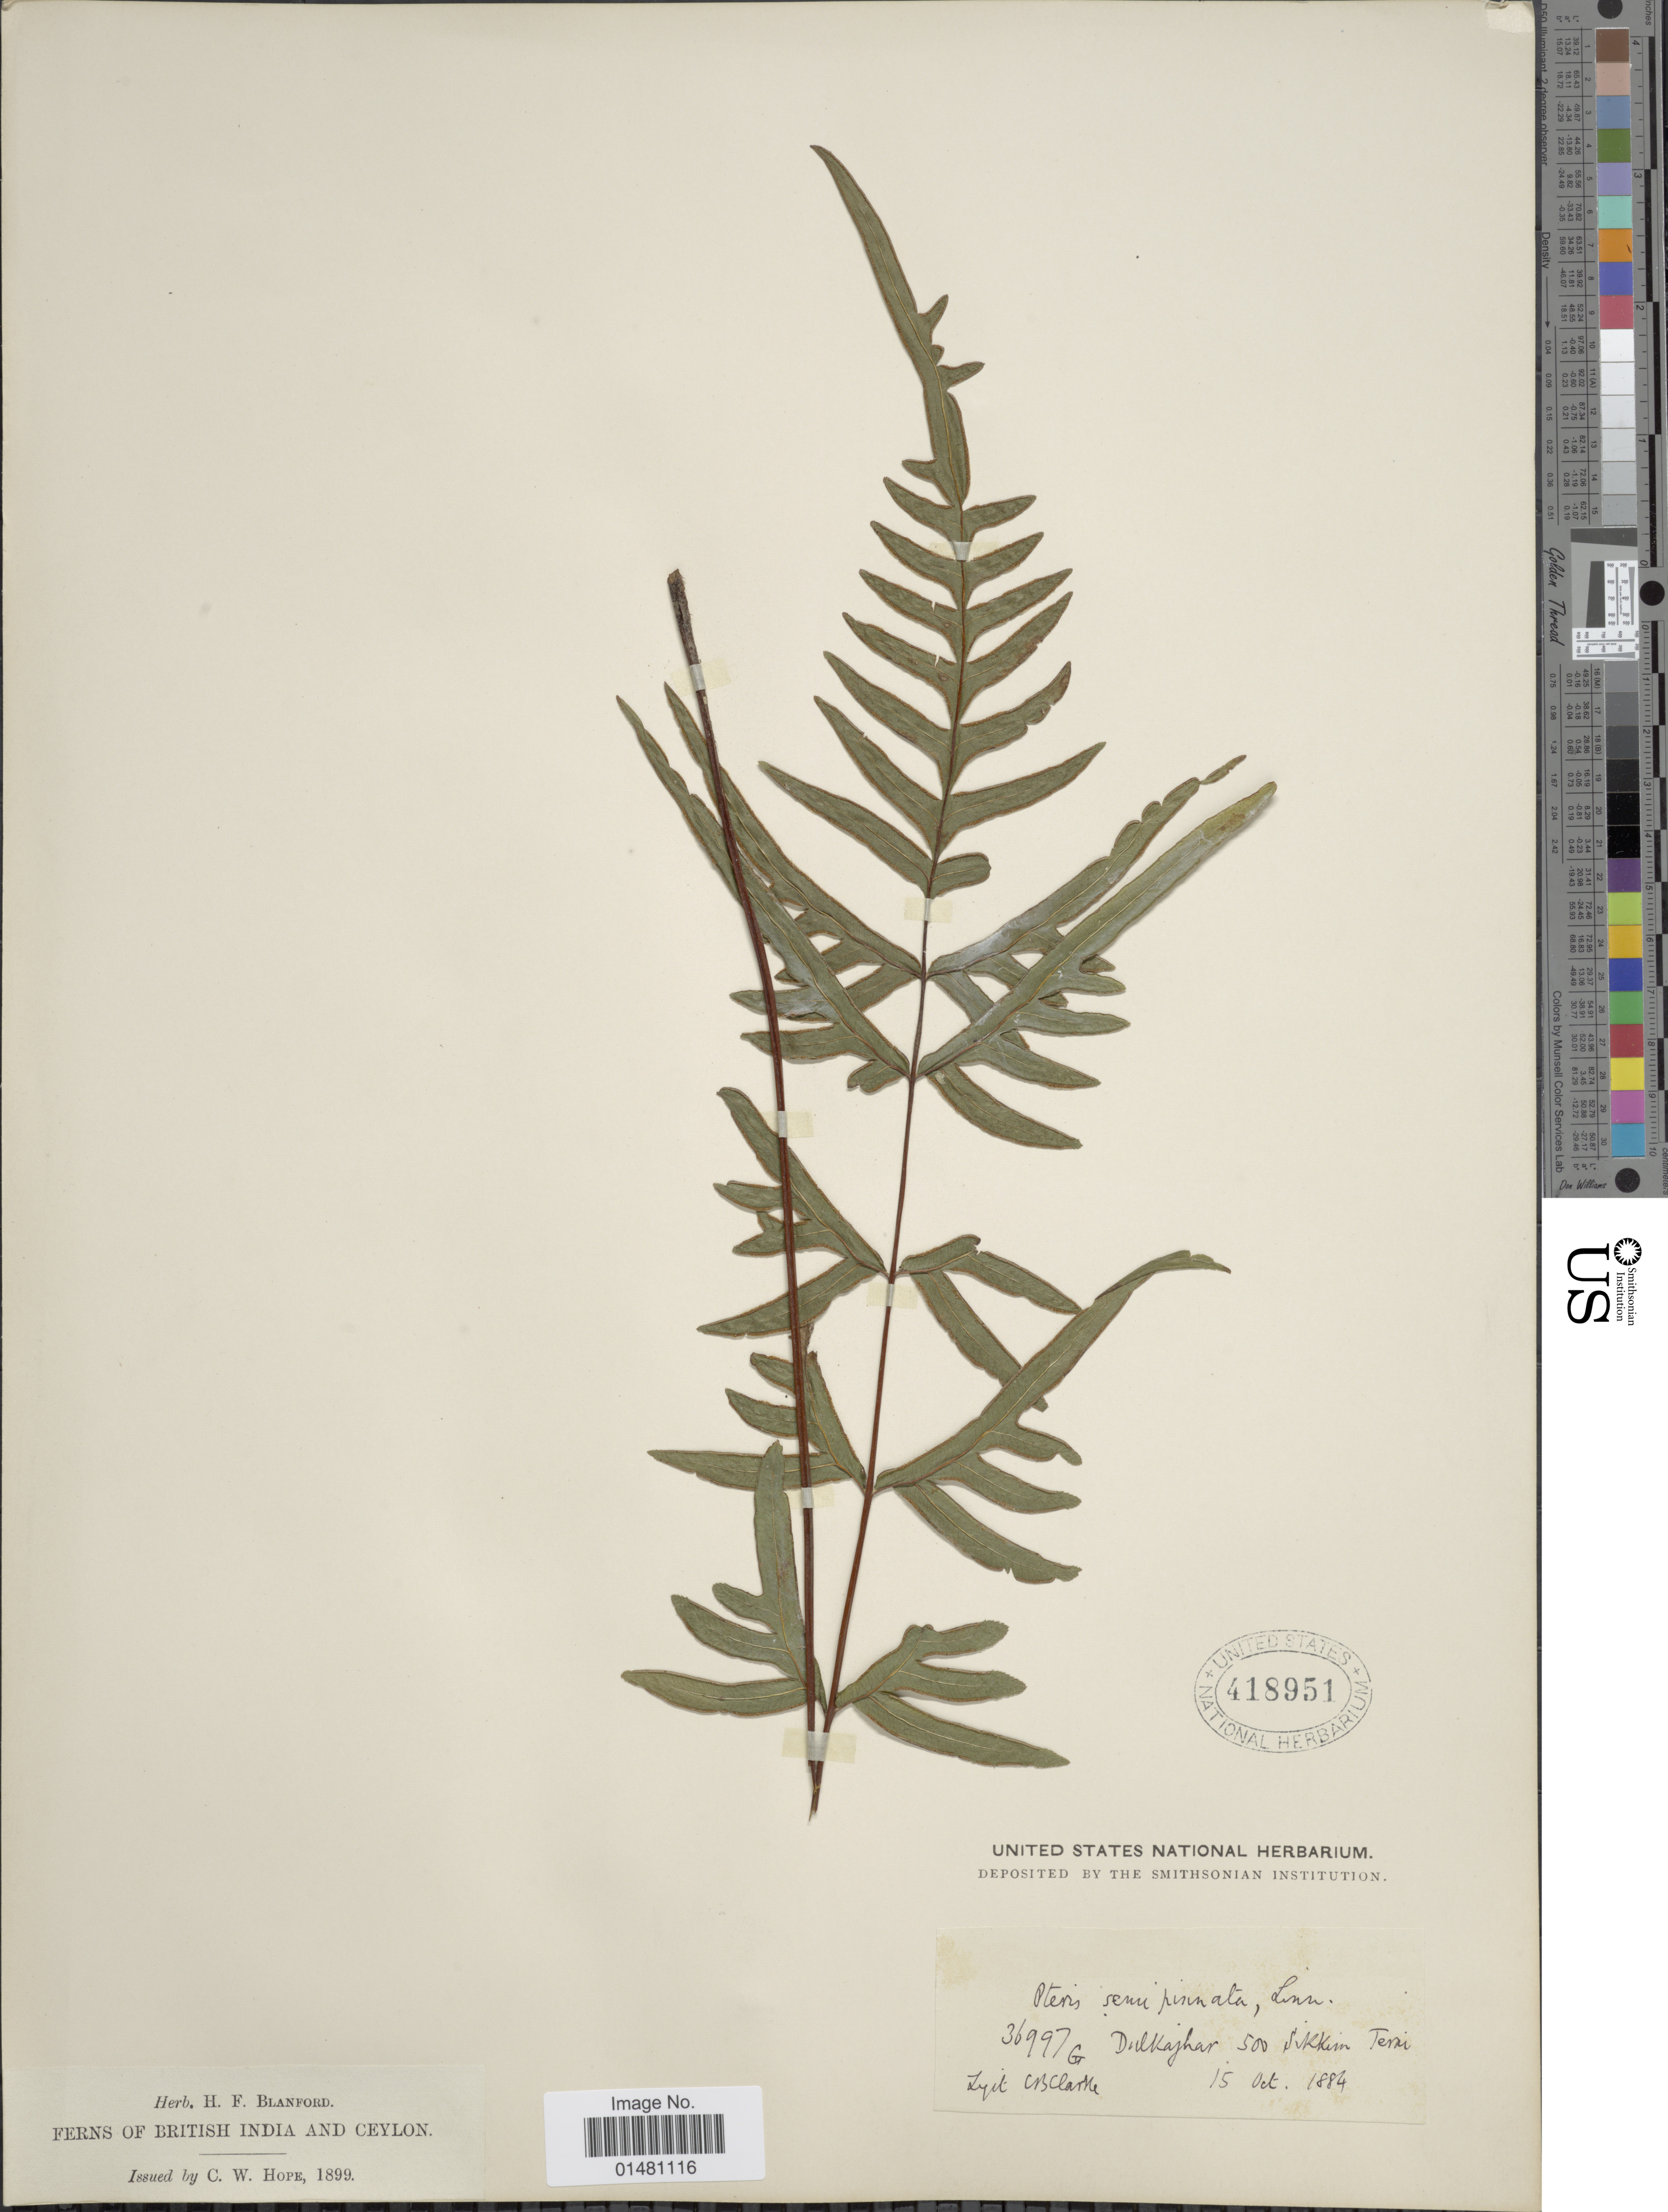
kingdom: Plantae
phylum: Tracheophyta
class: Polypodiopsida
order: Polypodiales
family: Pteridaceae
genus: Pteris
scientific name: Pteris semipinnata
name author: L.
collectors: C. B. Clarke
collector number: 36997G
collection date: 1884-10-15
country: India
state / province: Sikkim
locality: Dulkajhar, Terai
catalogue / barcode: US 418951